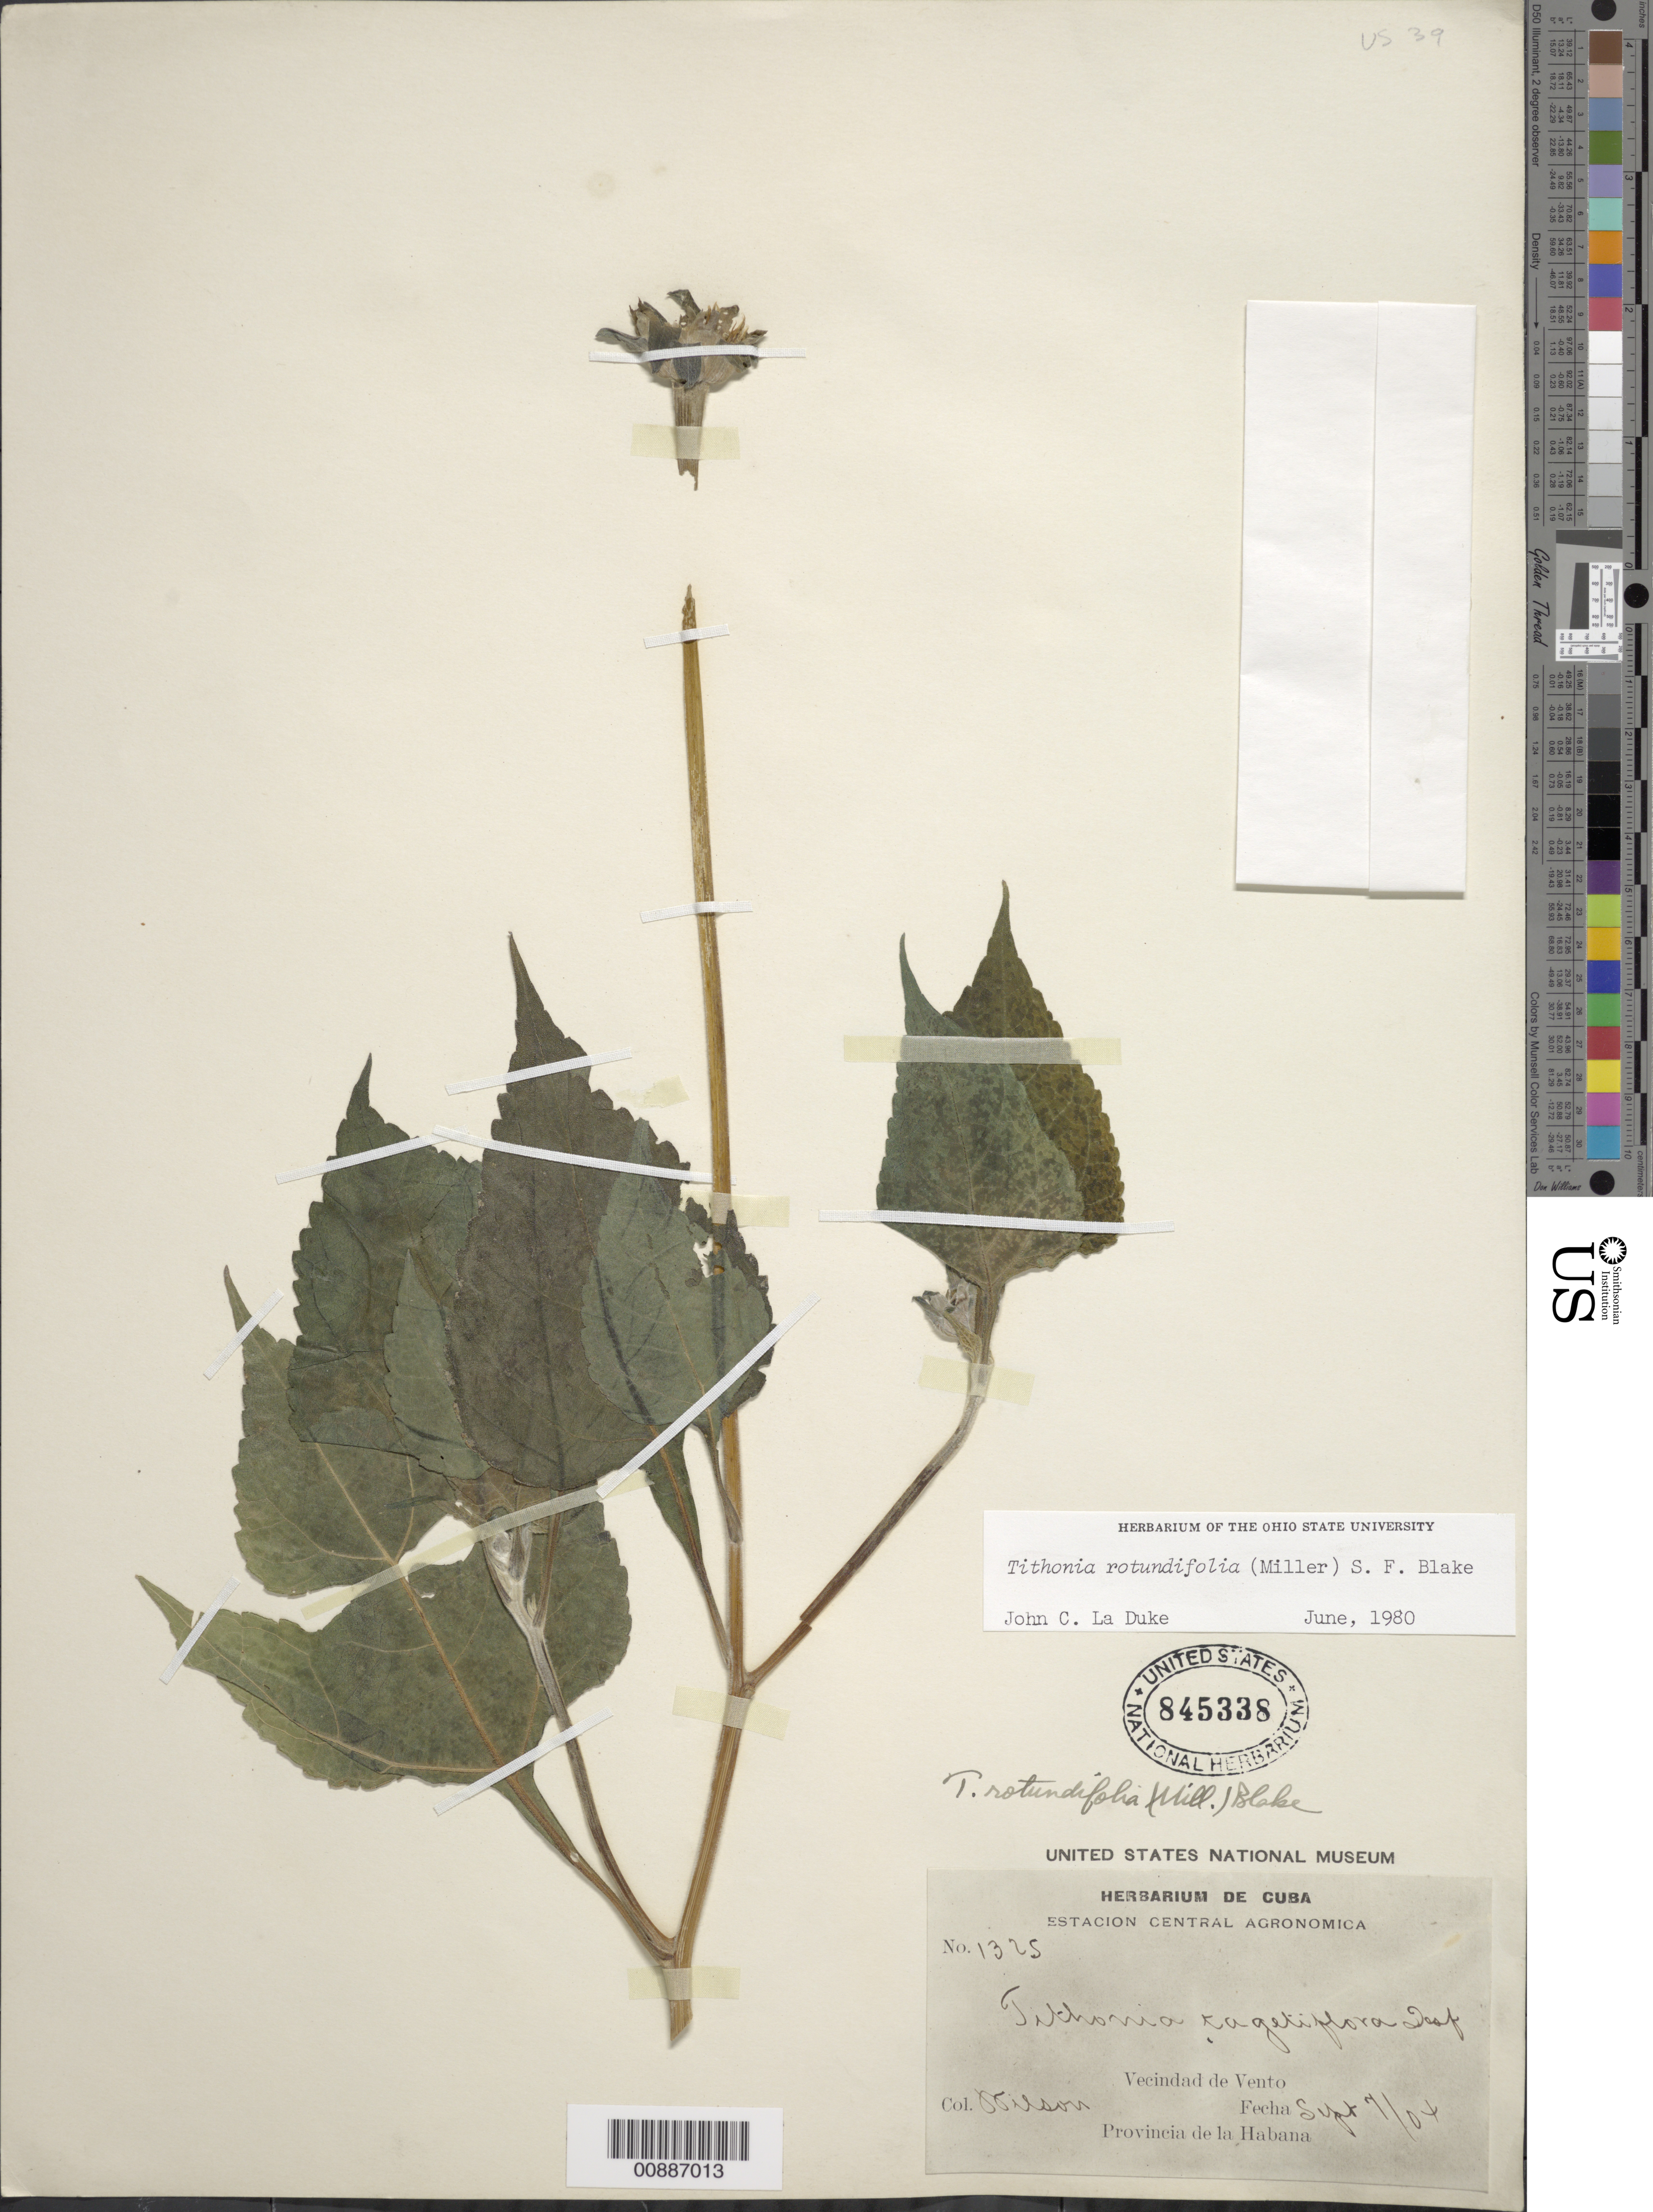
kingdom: Plantae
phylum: Tracheophyta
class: Magnoliopsida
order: Asterales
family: Asteraceae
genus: Tithonia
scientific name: Tithonia rotundifolia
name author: (Mill.) S.F. Blake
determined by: La Duke, J. C.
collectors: -- Wilson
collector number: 1325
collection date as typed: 07 Sep 1904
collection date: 1904-09-07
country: Cuba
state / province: La Habana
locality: Veindad de Vento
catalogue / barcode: US 845338